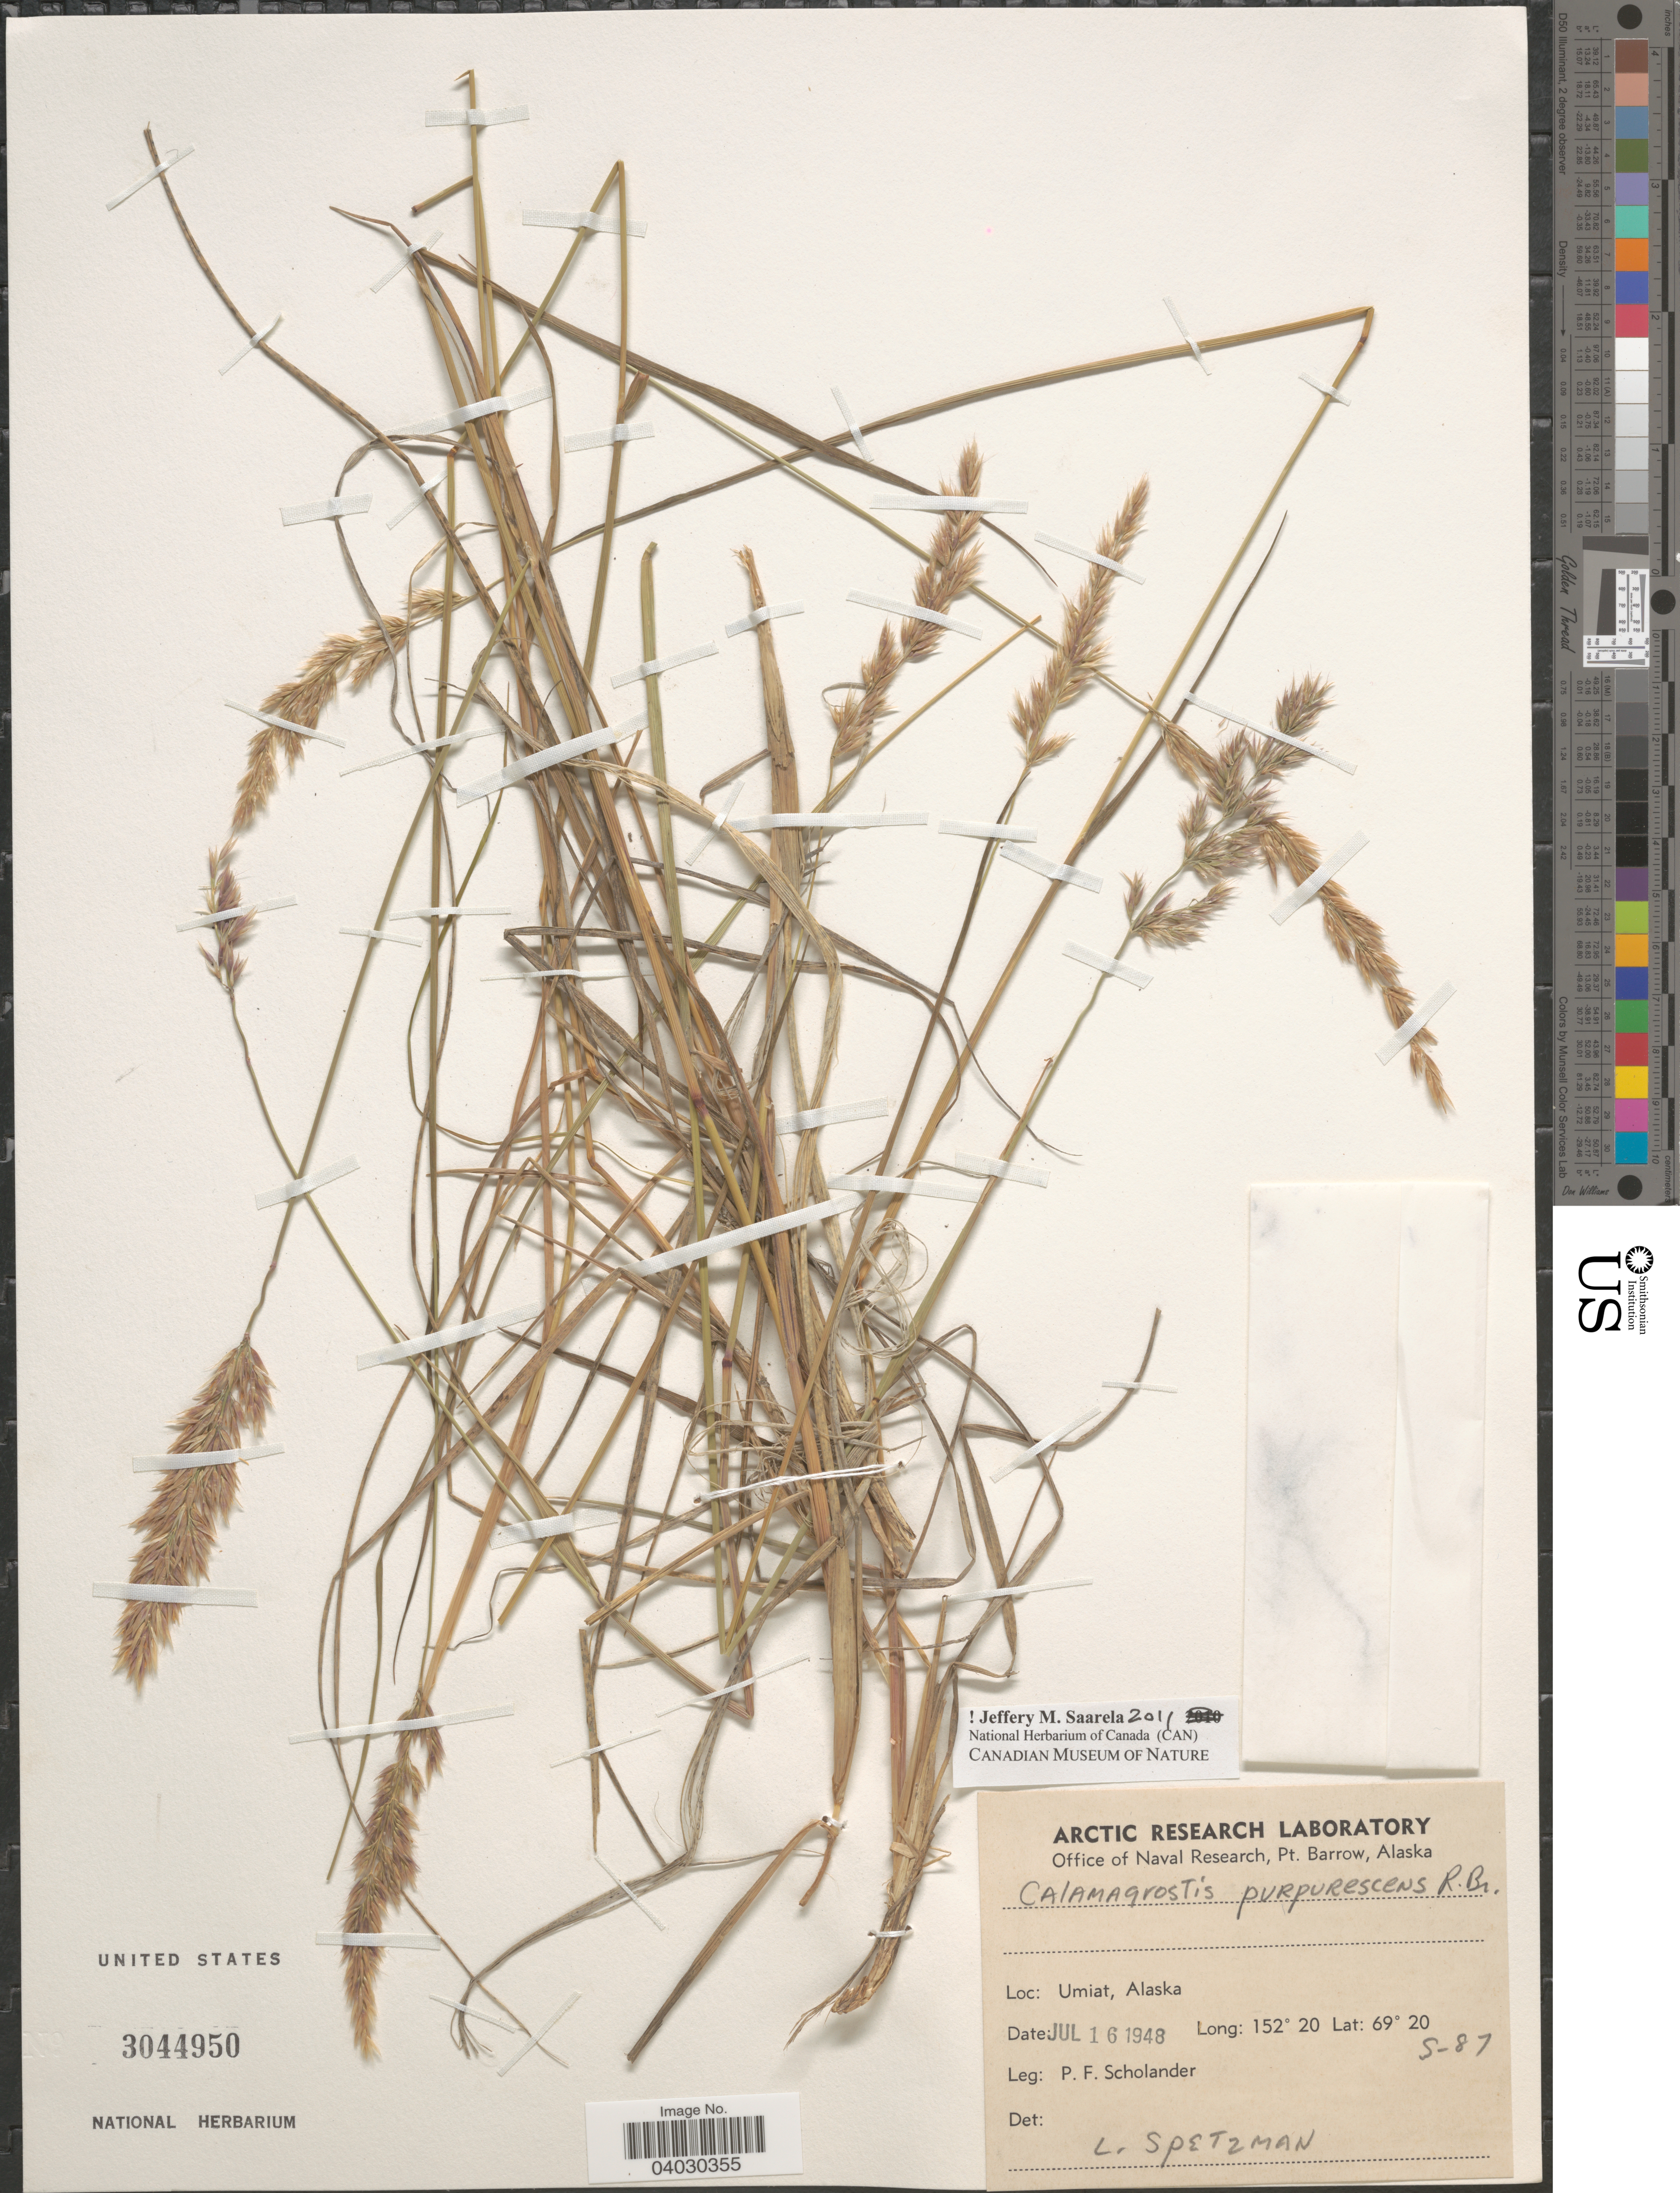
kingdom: Plantae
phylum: Tracheophyta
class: Liliopsida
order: Poales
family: Poaceae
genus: Calamagrostis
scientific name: Calamagrostis purpurascens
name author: R. Br.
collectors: P. Scholander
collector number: S-87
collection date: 1948-07-16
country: United States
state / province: Alaska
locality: Umiat.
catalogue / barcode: US 3044950